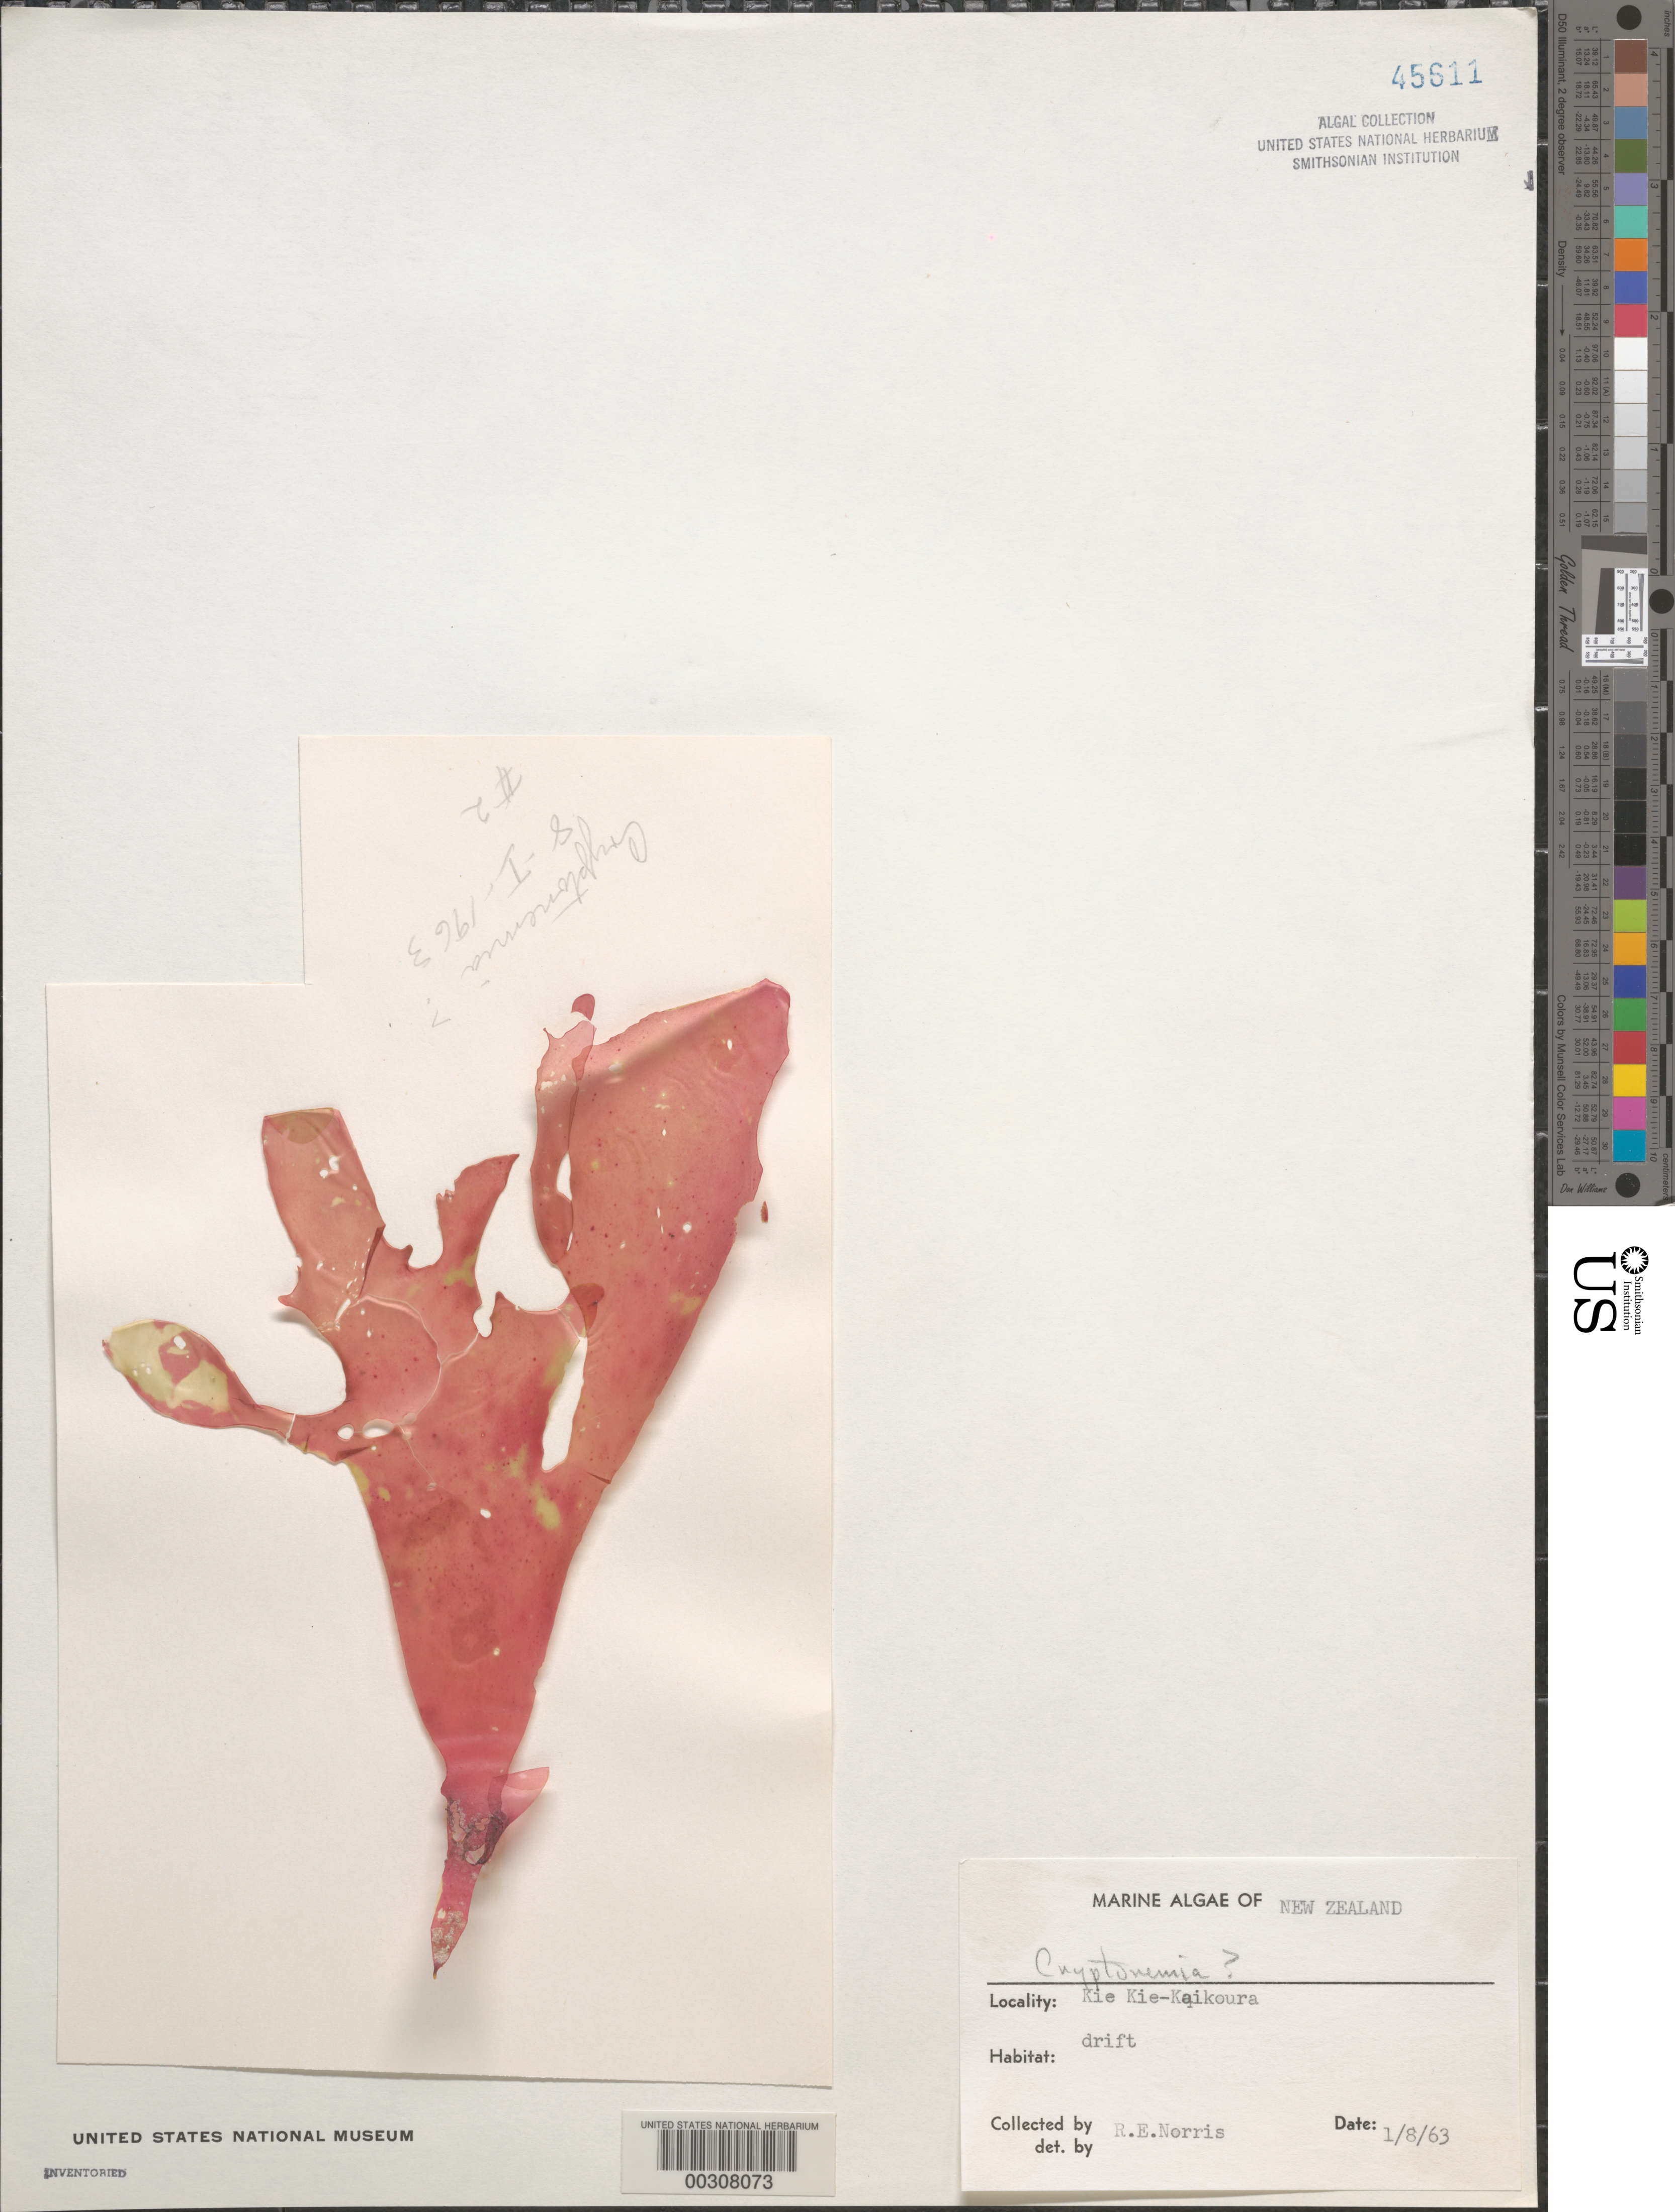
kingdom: Plantae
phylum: Rhodophyta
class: Florideophyceae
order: Halymeniales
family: Halymeniaceae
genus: Cryptonemia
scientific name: Cryptonemia sp.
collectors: R. E. Norris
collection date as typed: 1 Aug 63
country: New Zealand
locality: Kie Kie-Kaikoura.